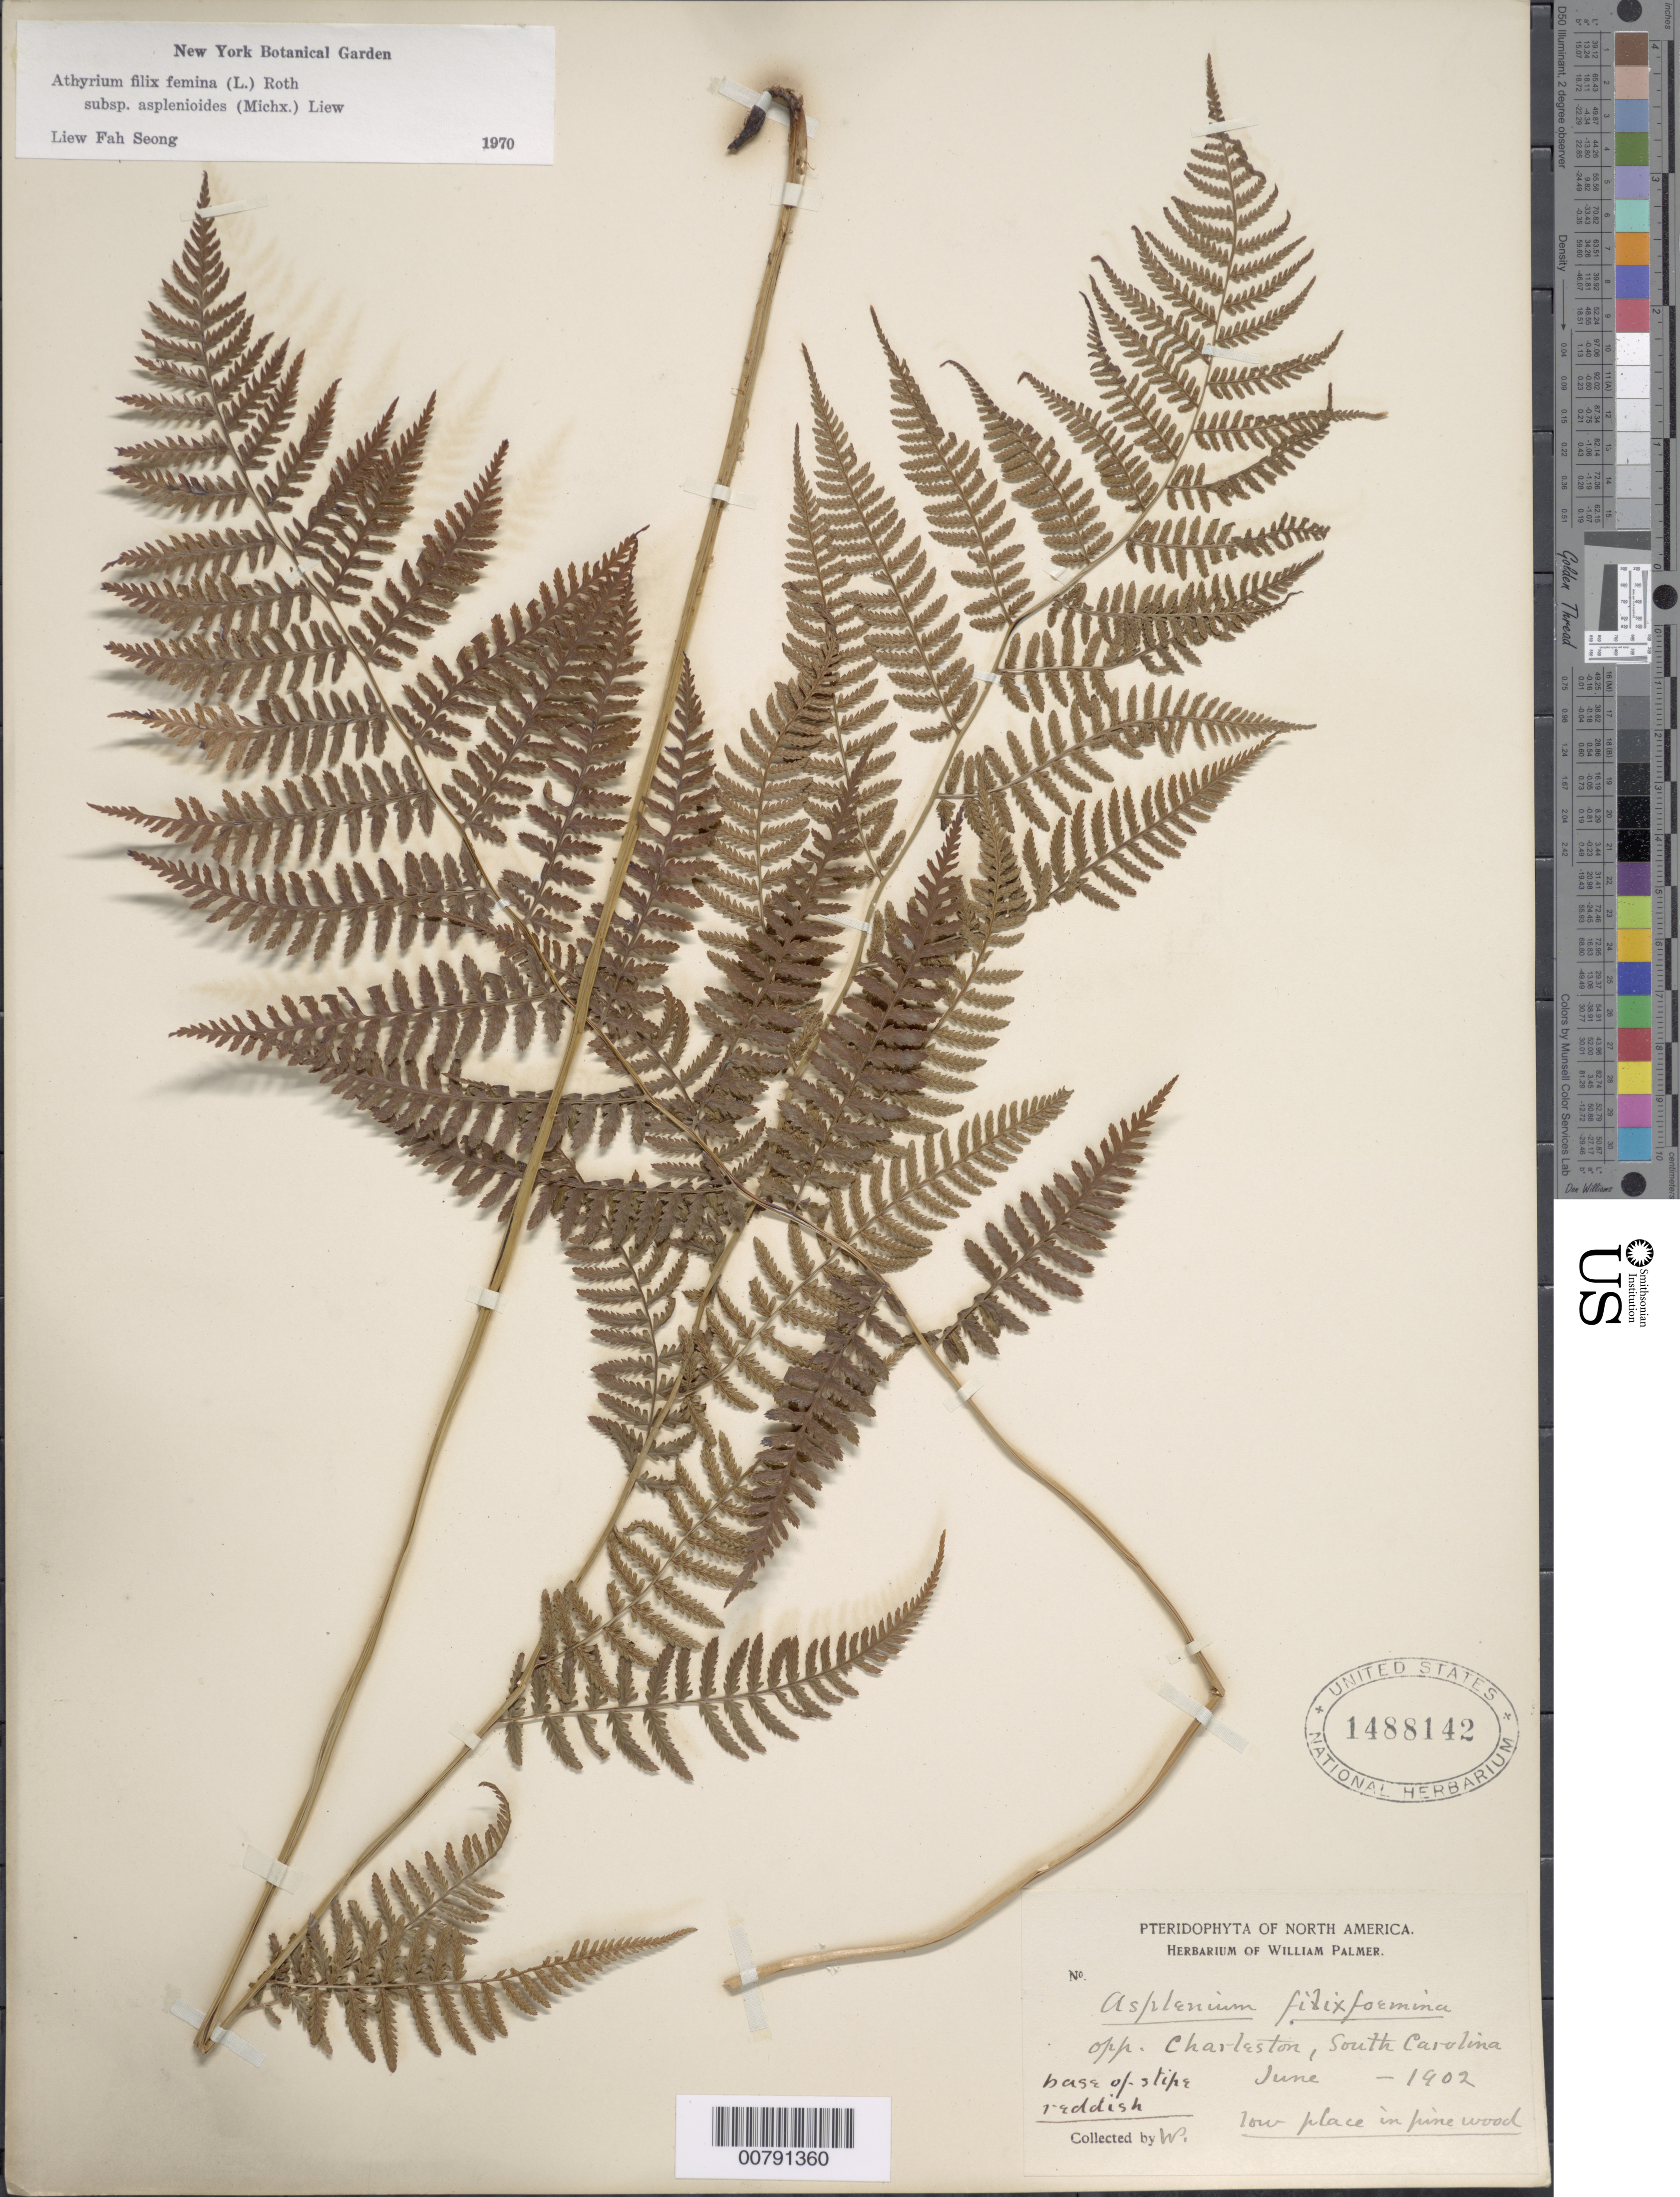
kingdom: Plantae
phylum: Tracheophyta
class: Polypodiopsida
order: Polypodiales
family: Athyriaceae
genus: Athyrium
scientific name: Athyrium filix-femina subsp. asplenioides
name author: (Michx.) Hultén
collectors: W. Palmer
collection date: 1902-06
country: United States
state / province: South Carolina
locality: Charleston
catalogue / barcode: US 1488142